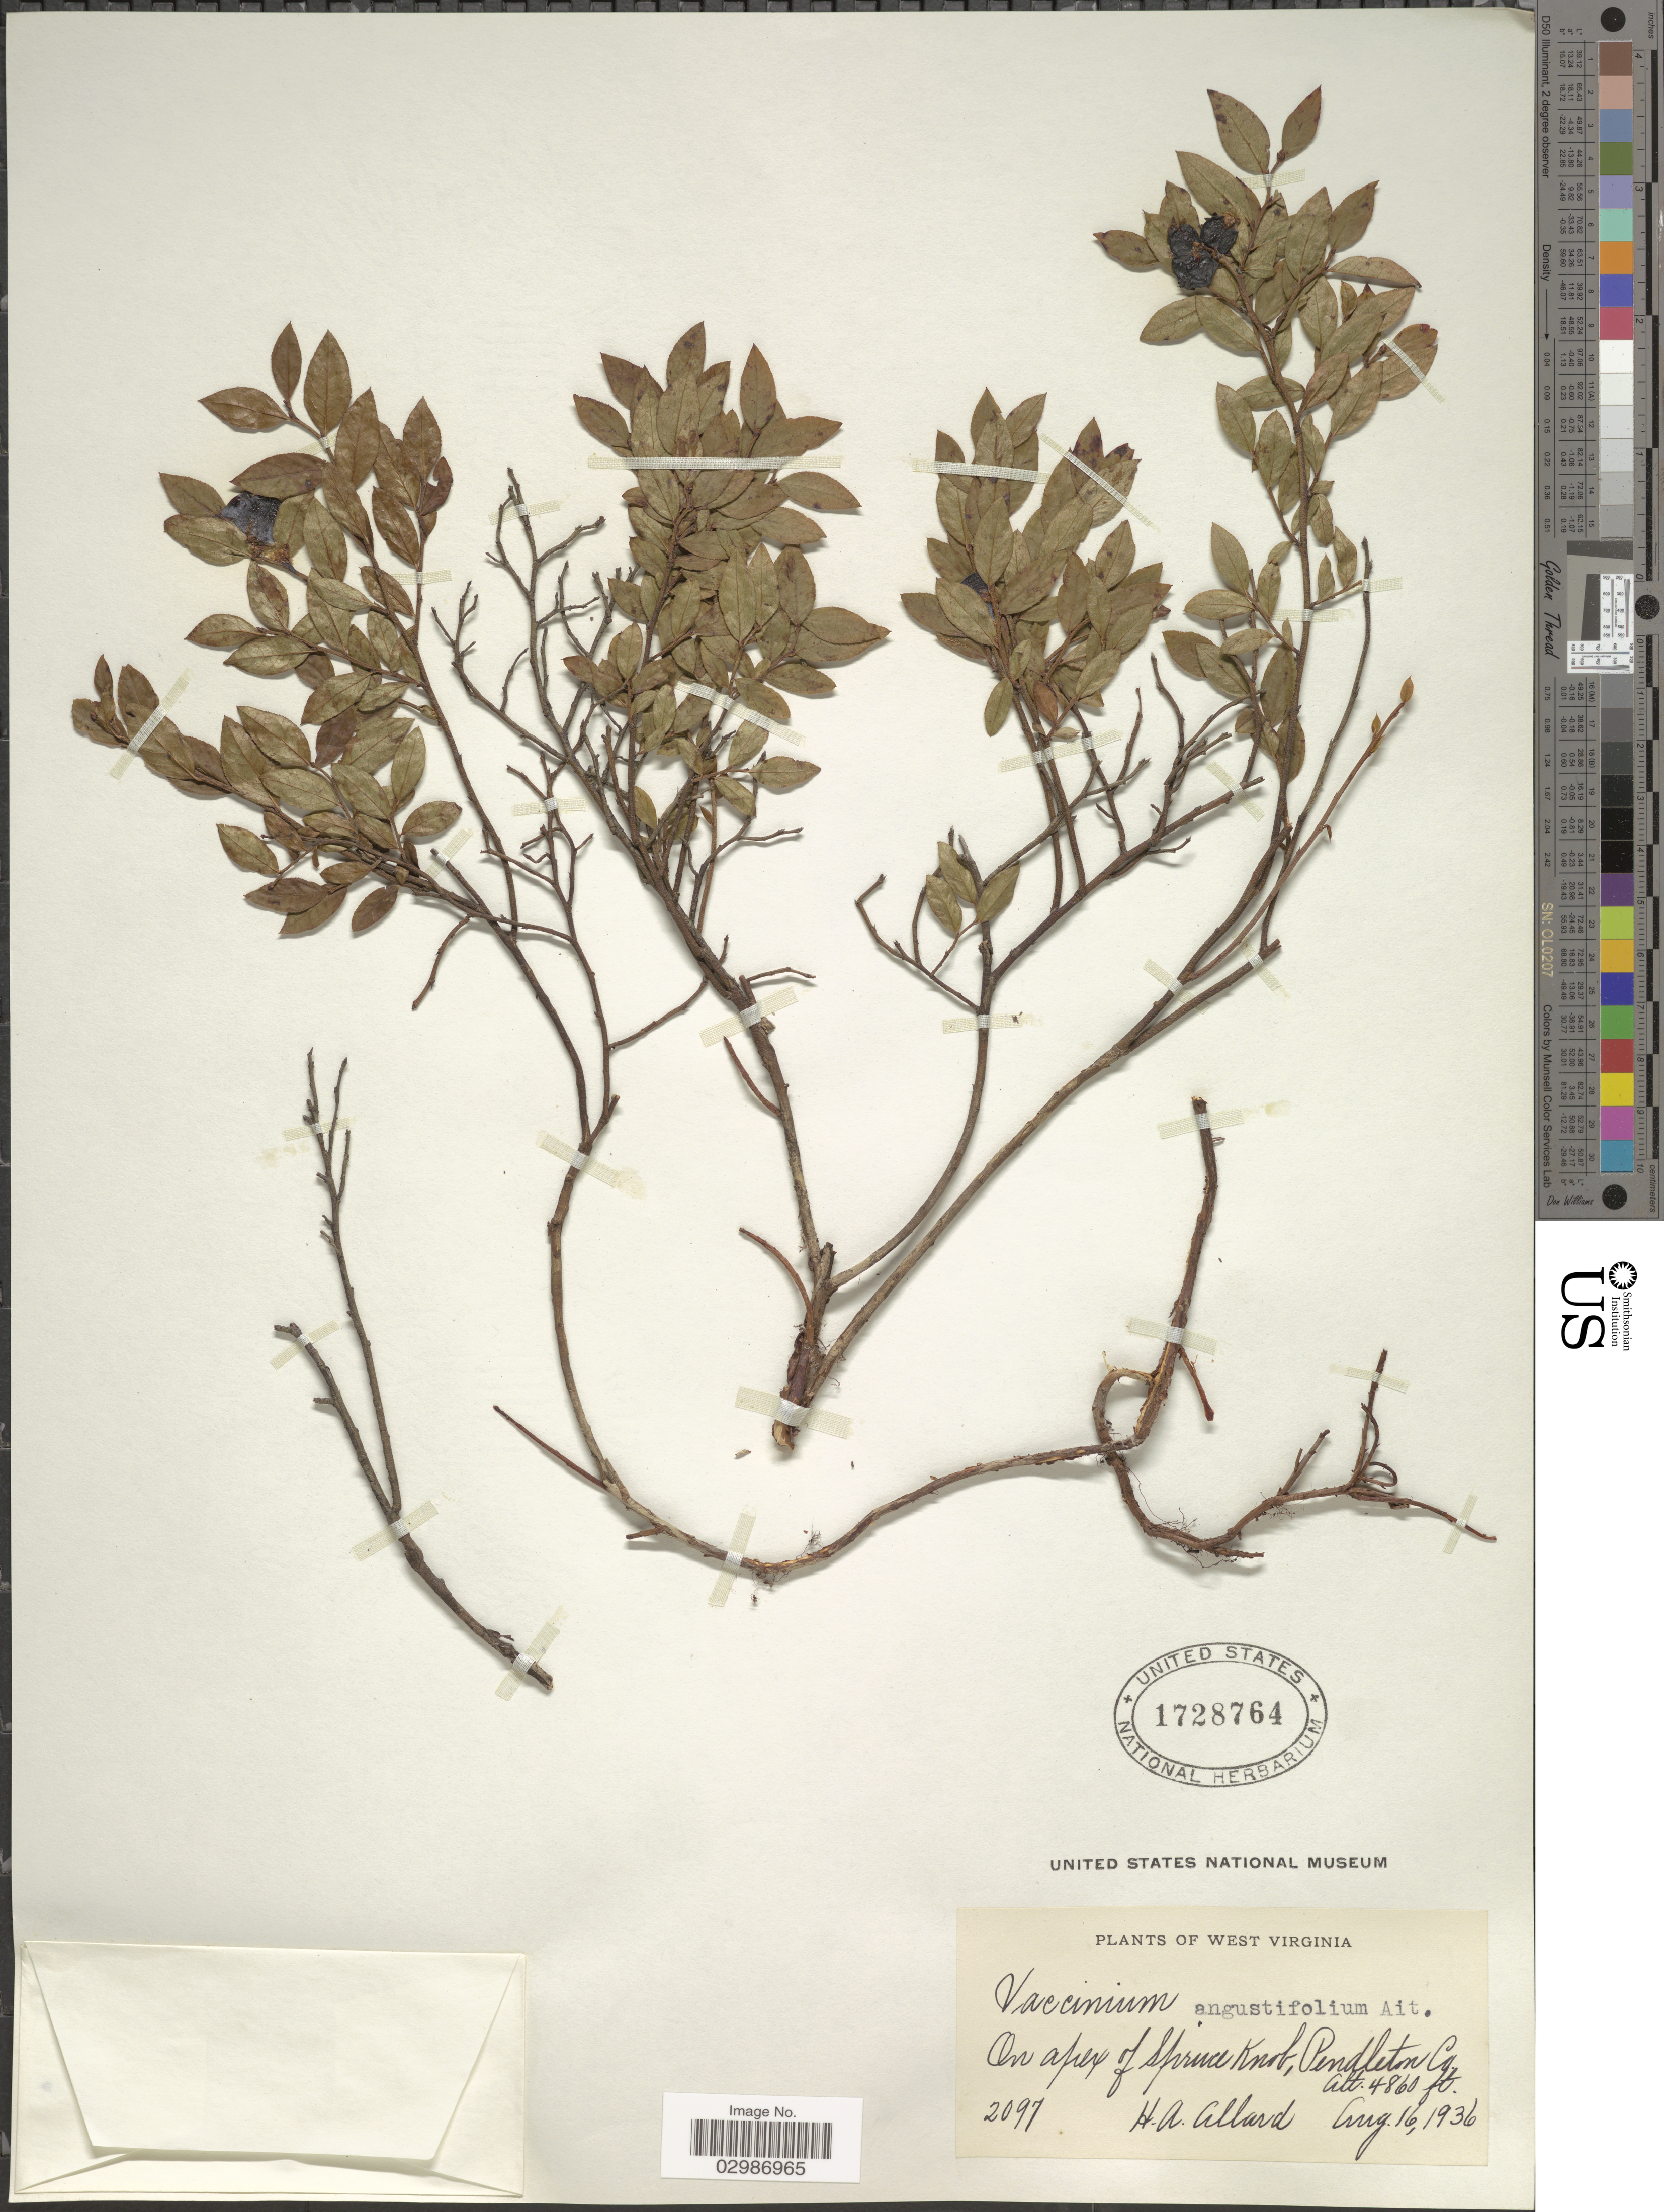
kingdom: Plantae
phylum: Tracheophyta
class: Magnoliopsida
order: Ericales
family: Ericaceae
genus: Vaccinium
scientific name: Vaccinium angustifolium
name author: Aiton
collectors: H. A. Allard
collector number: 2097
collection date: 1936-08-16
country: United States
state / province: West Virginia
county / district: Pendleton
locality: On apex of Spuce Knob, Pendleton Co.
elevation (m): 1481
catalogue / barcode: US 1728764